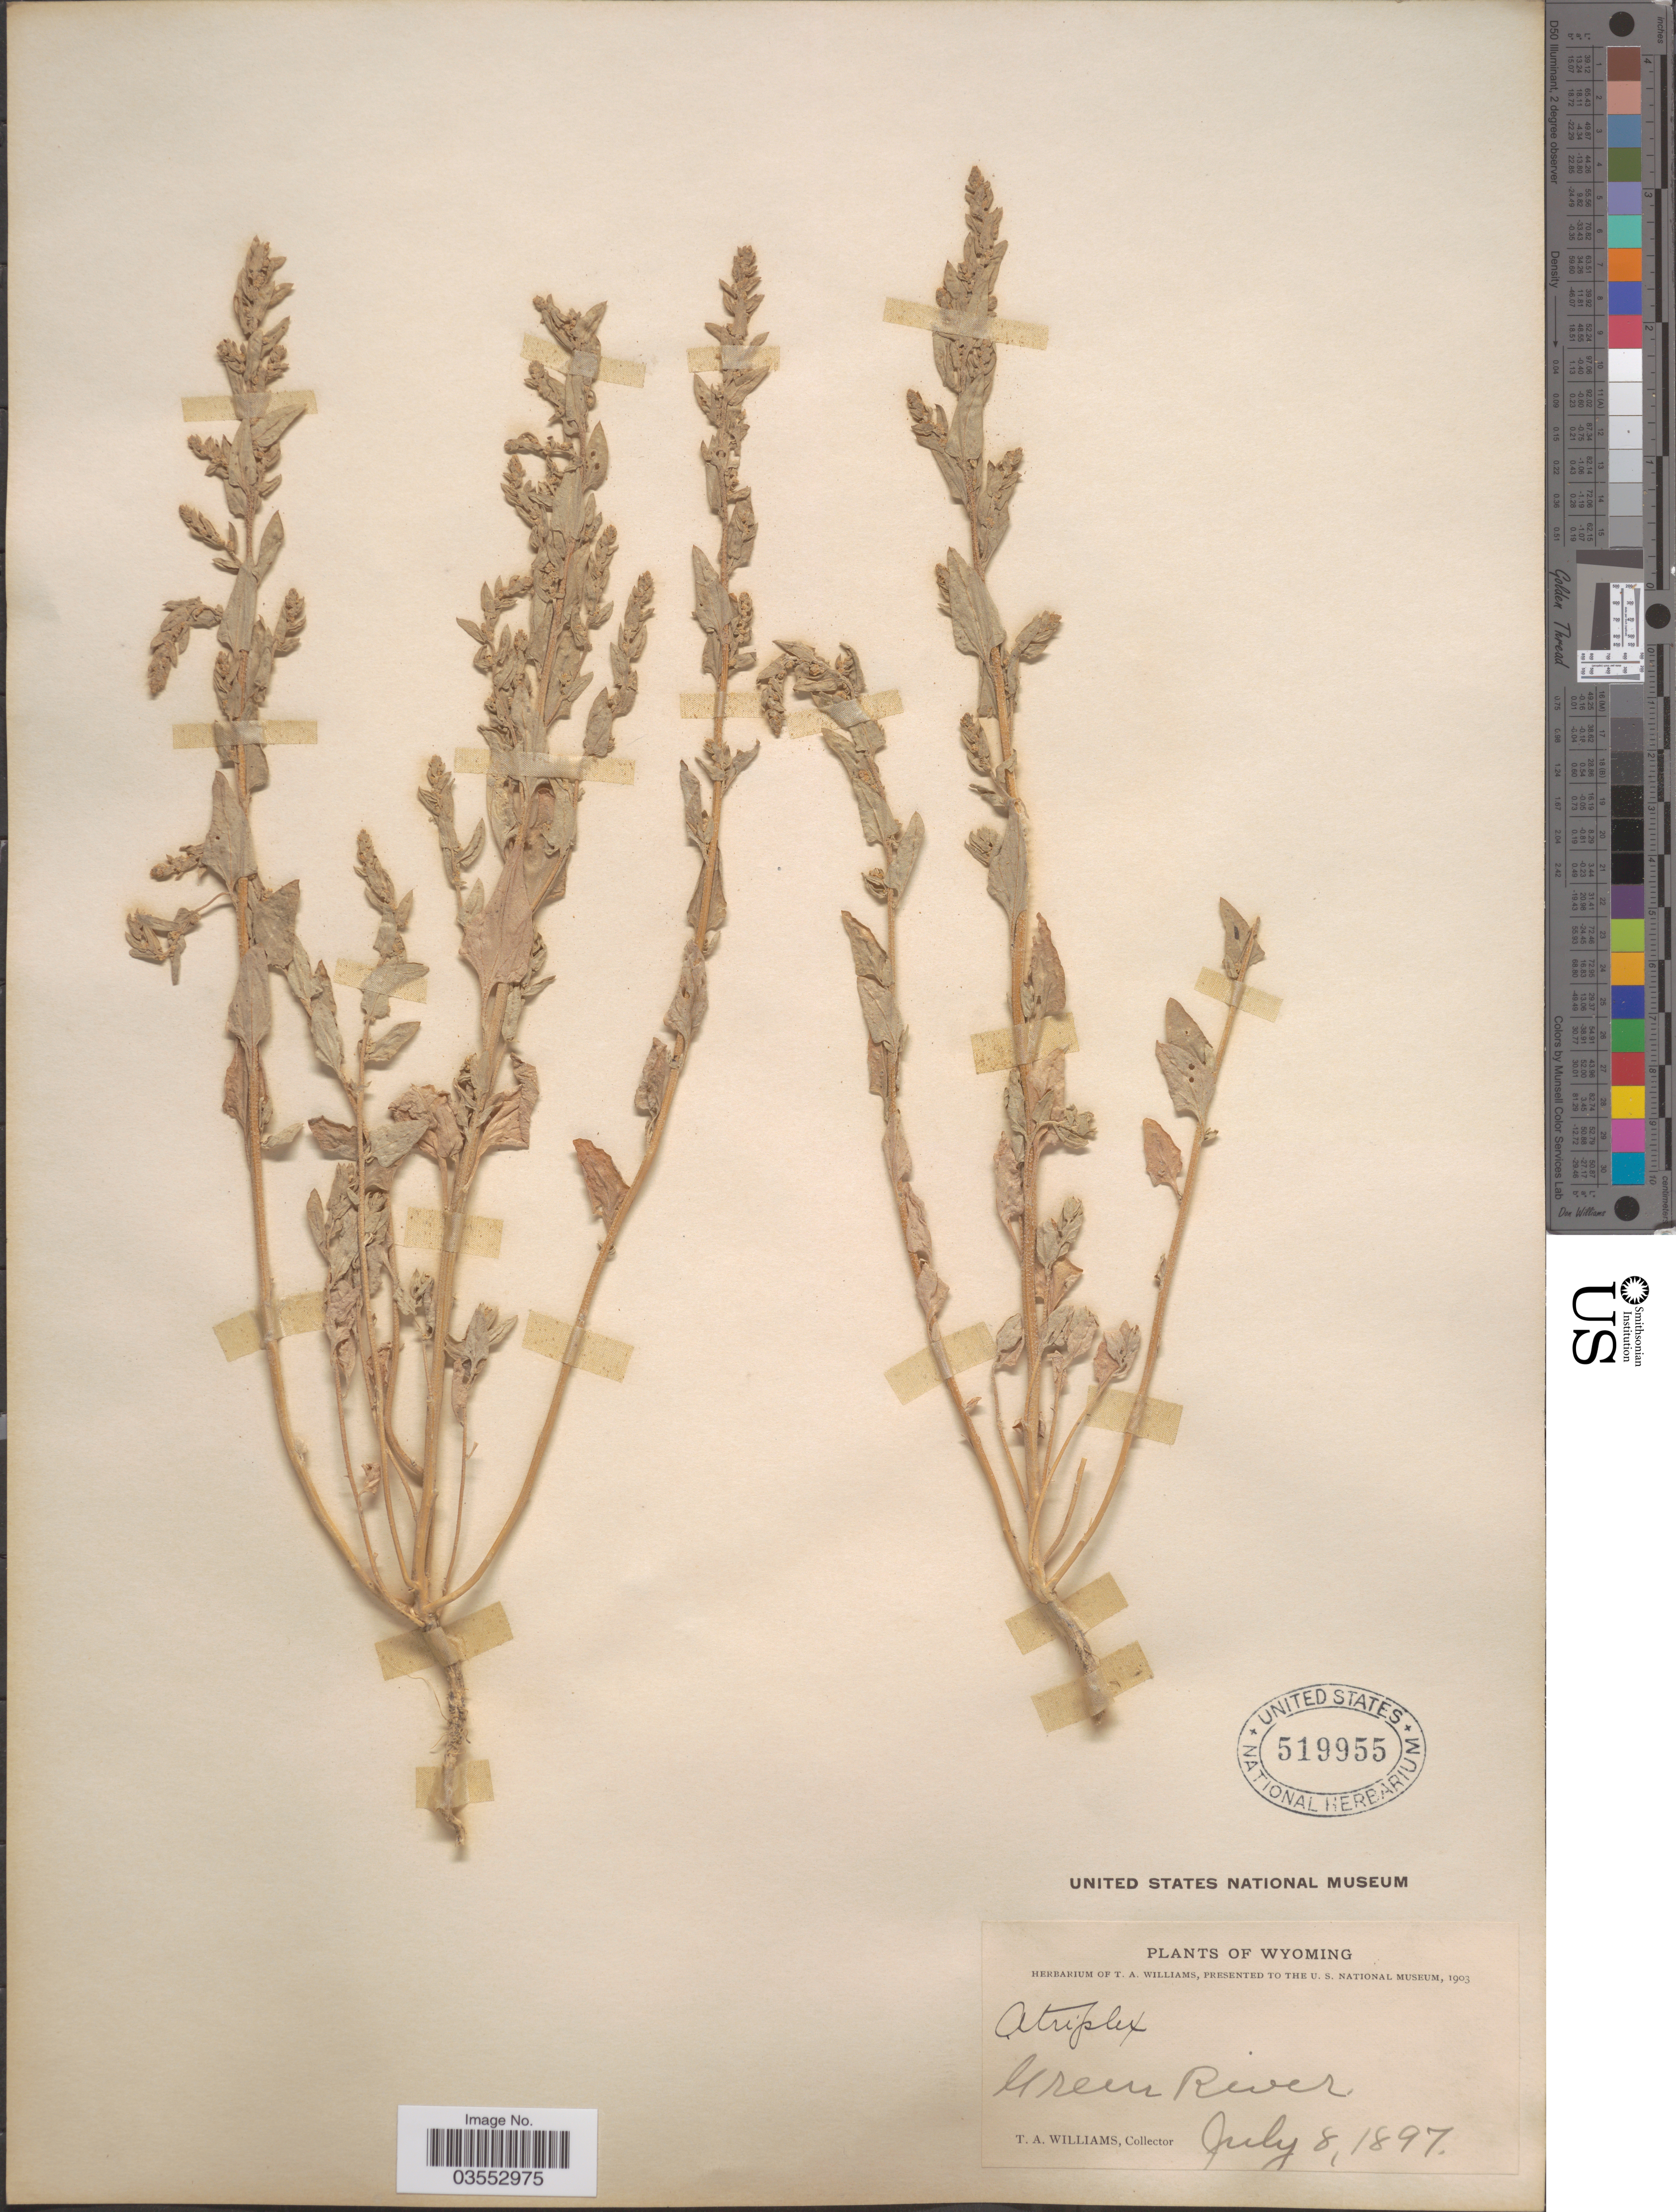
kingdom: Plantae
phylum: Tracheophyta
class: Magnoliopsida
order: Caryophyllales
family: Amaranthaceae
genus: Atriplex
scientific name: Atriplex truncata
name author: (Torr. ex S. Watson) A. Gray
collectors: T. Williams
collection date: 1897-07-08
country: United States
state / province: Wyoming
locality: Green River.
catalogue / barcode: US 519955